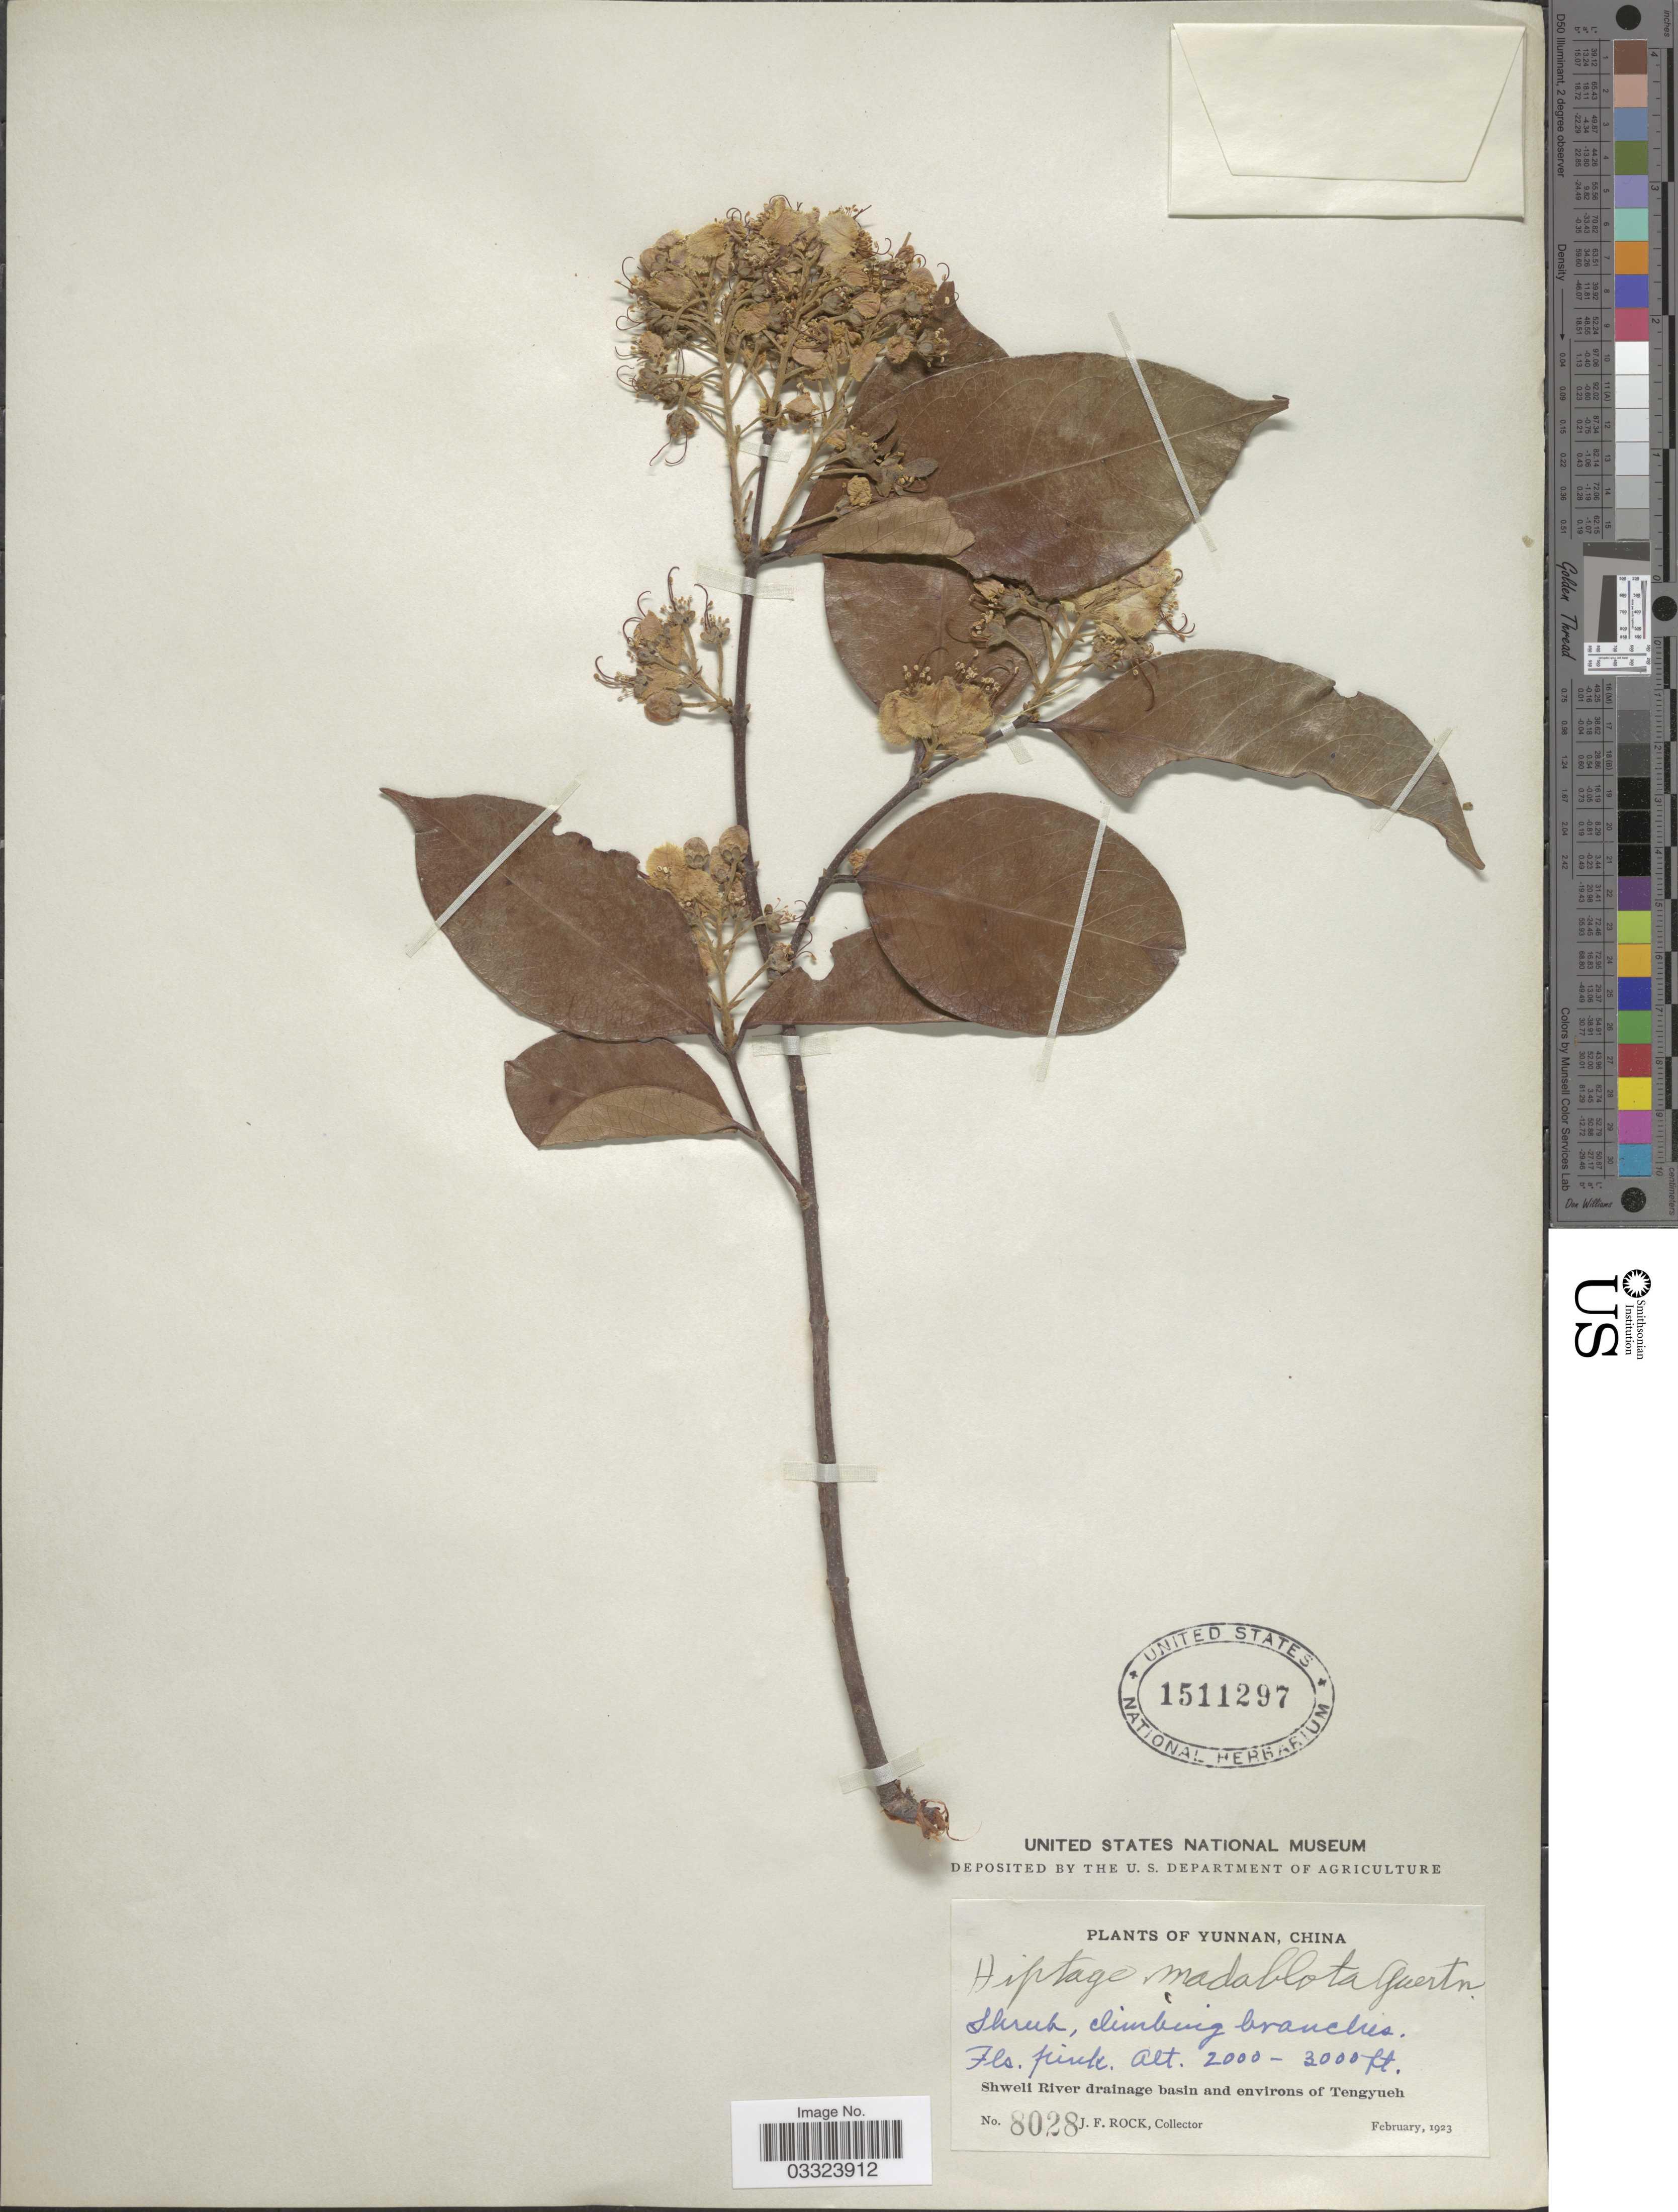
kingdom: Plantae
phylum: Tracheophyta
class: Magnoliopsida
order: Malpighiales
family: Malpighiaceae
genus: Hiptage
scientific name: Hiptage benghalensis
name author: (L.) Kurz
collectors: J. Rock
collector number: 8028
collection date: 1923-02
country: China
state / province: Yunnan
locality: Shweli River drainage basin and environs of Tengyueh.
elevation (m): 610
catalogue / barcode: US 1511297